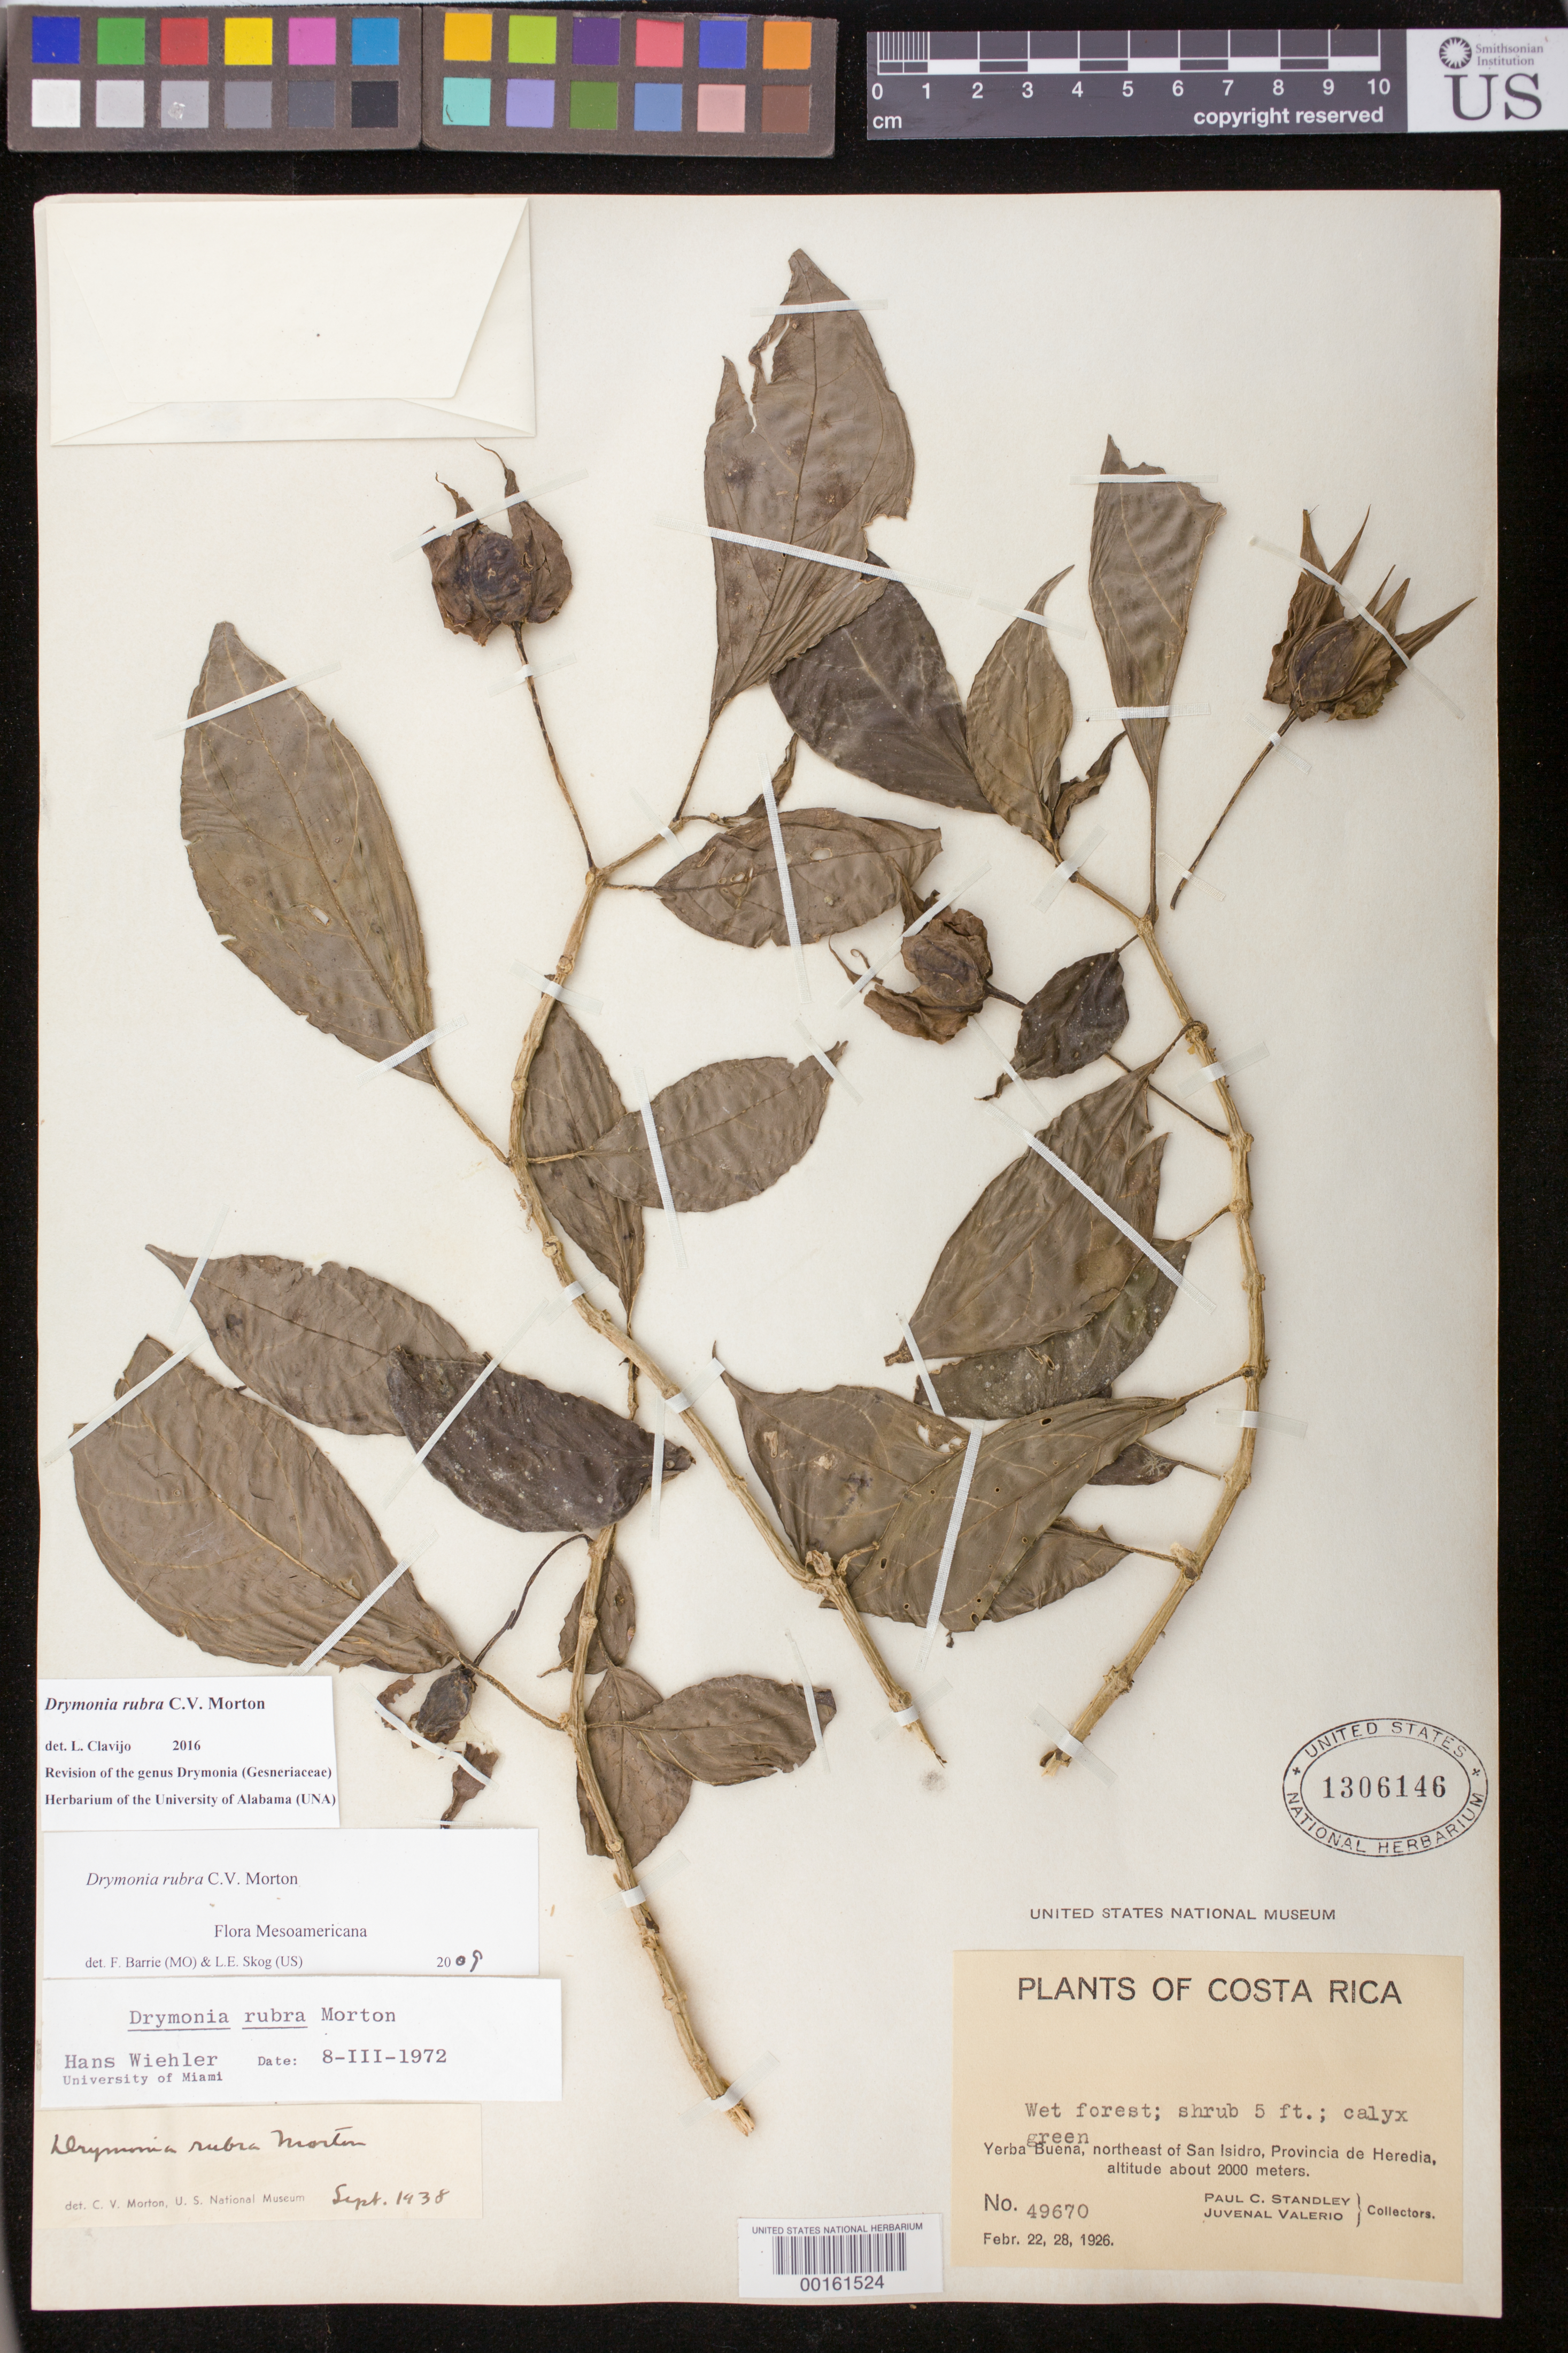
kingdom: Plantae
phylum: Tracheophyta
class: Magnoliopsida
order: Lamiales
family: Gesneriaceae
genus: Drymonia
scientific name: Drymonia rubra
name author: C.V. Morton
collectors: P. C. Standley & J. Valerio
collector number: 49670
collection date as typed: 22-28 Feb 1926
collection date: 1926-02-22/1926-02-28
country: Costa Rica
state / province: Heredia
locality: Yerba Buena, NE of San Isidro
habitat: Wet forest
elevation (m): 2000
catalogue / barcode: US 1306146